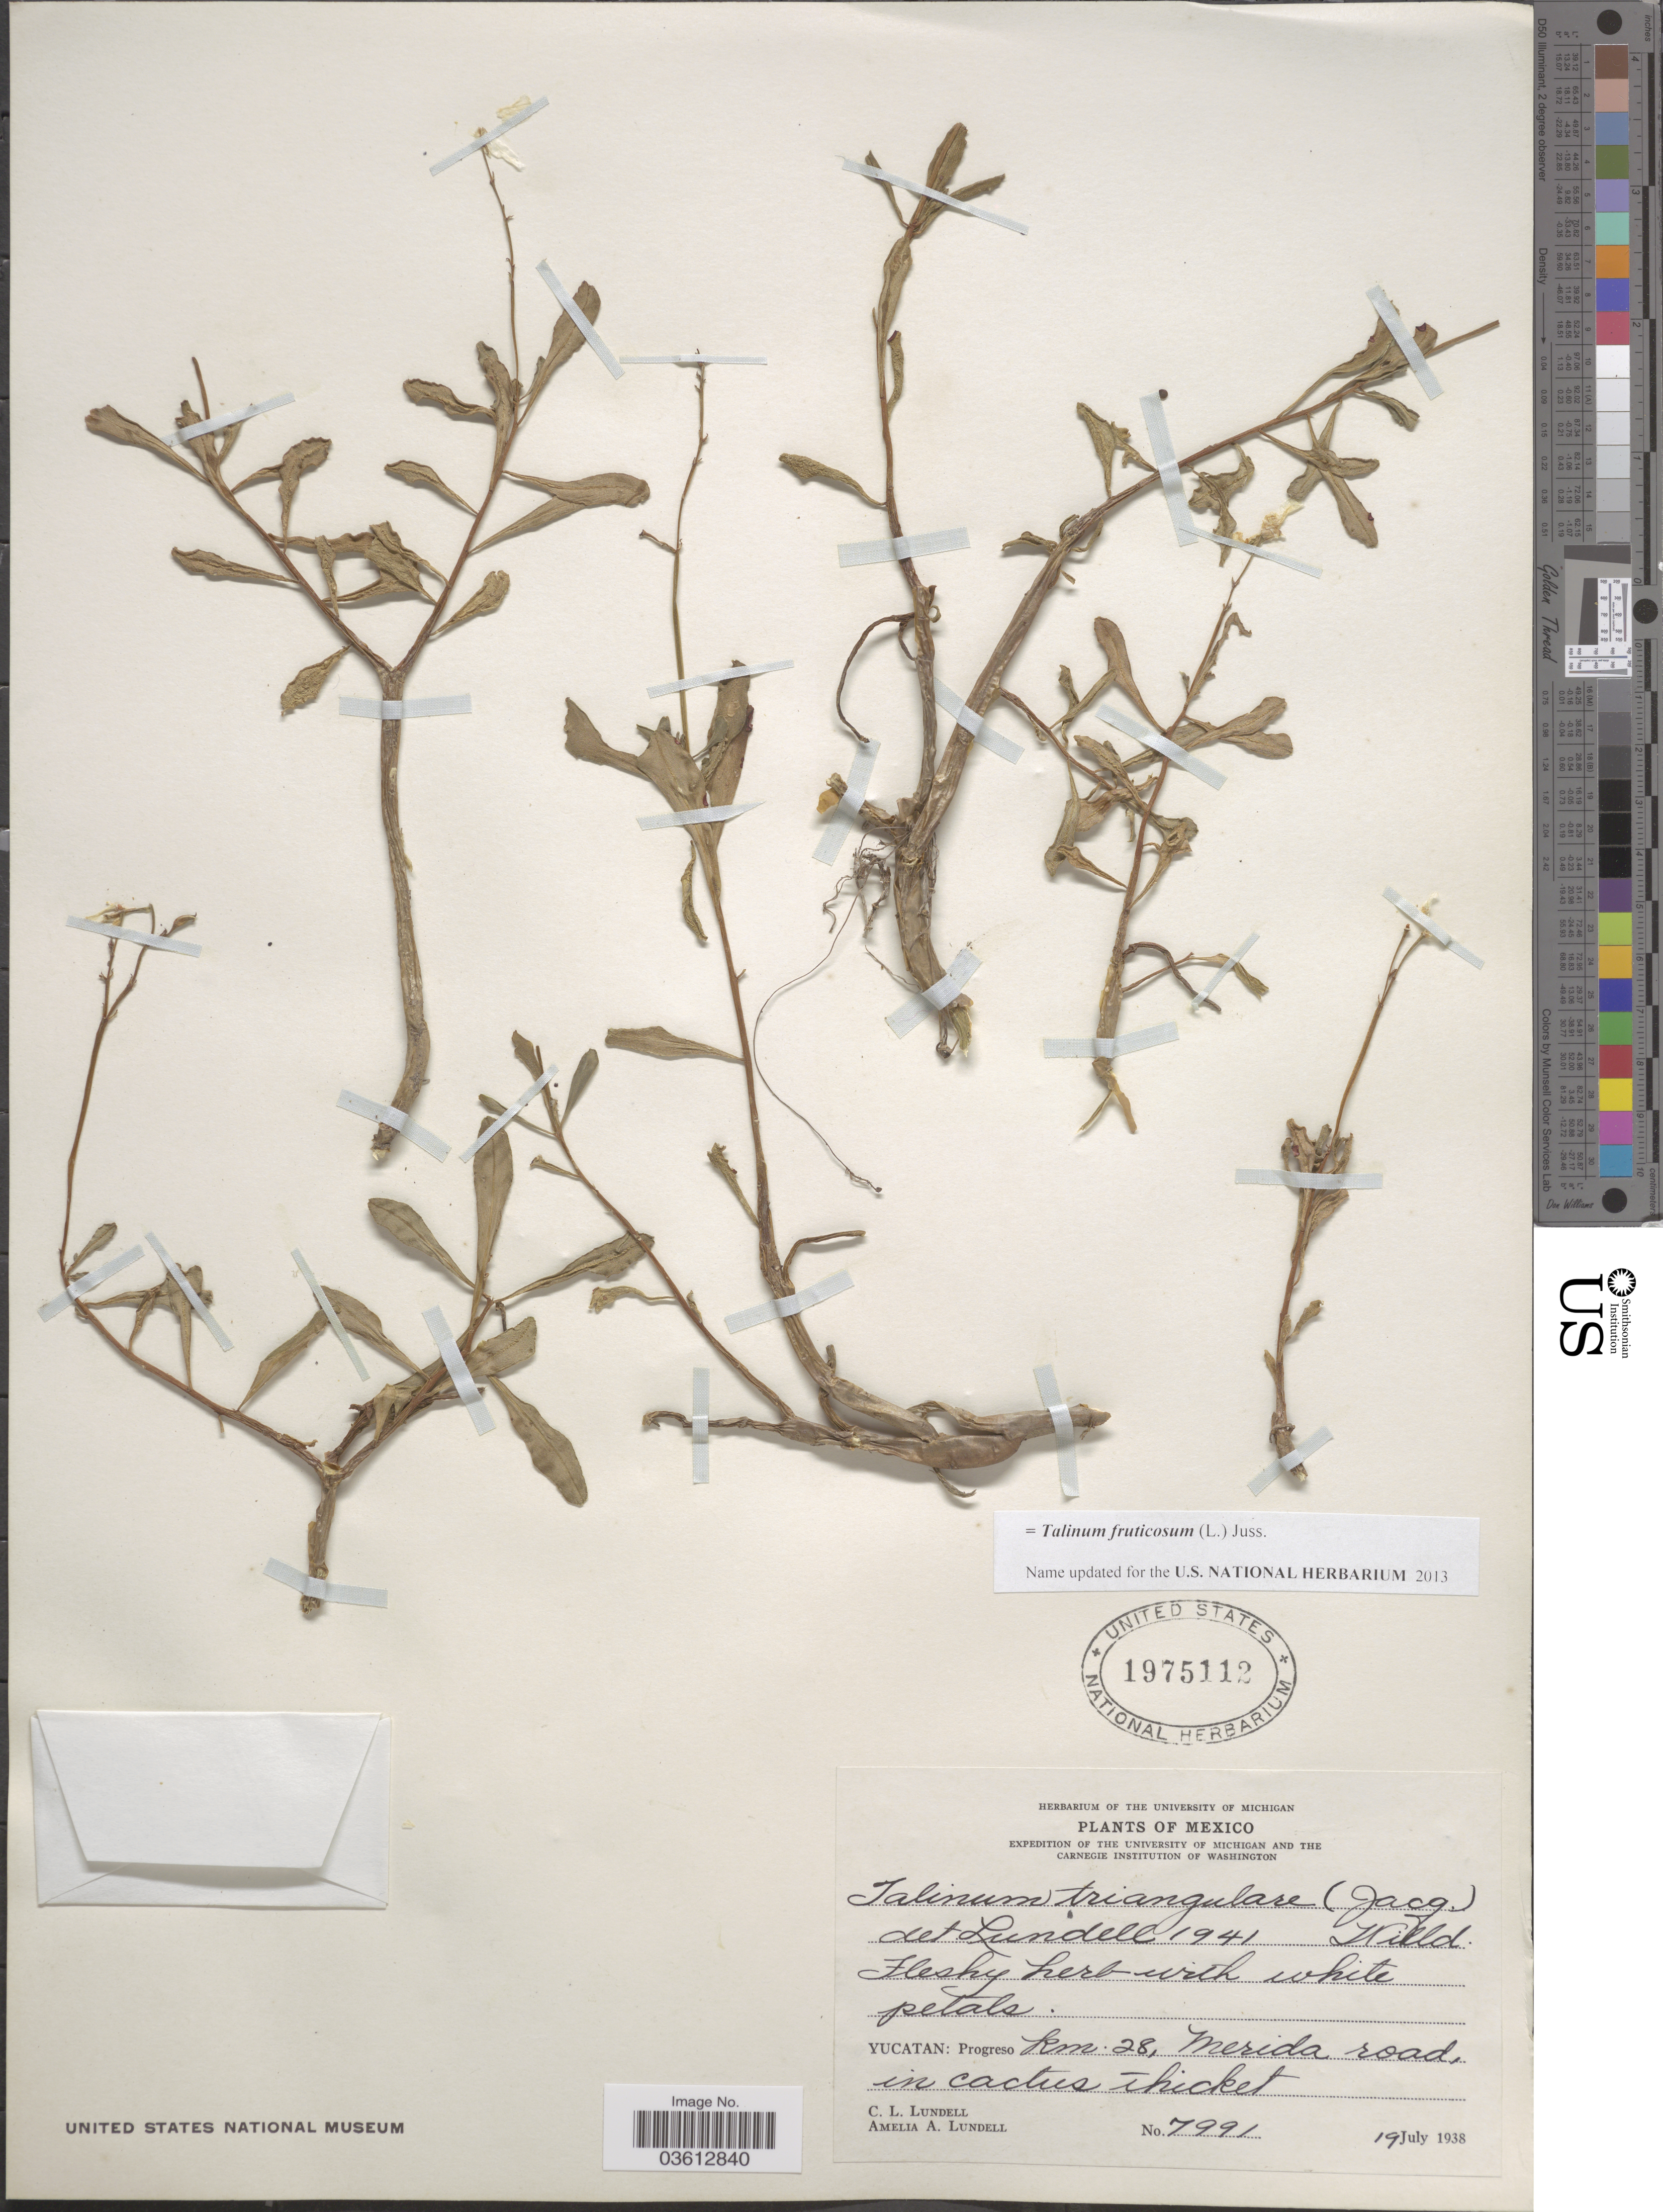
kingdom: Plantae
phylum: Tracheophyta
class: Magnoliopsida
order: Caryophyllales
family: Talinaceae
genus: Talinum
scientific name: Talinum fruticosum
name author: (L.) Juss.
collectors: C. L. Lundell & A. A. Lundell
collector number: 7991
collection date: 1938-09-17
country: Mexico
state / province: Yucatán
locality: Progreso km. 28, Merida road.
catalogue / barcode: US 1975112